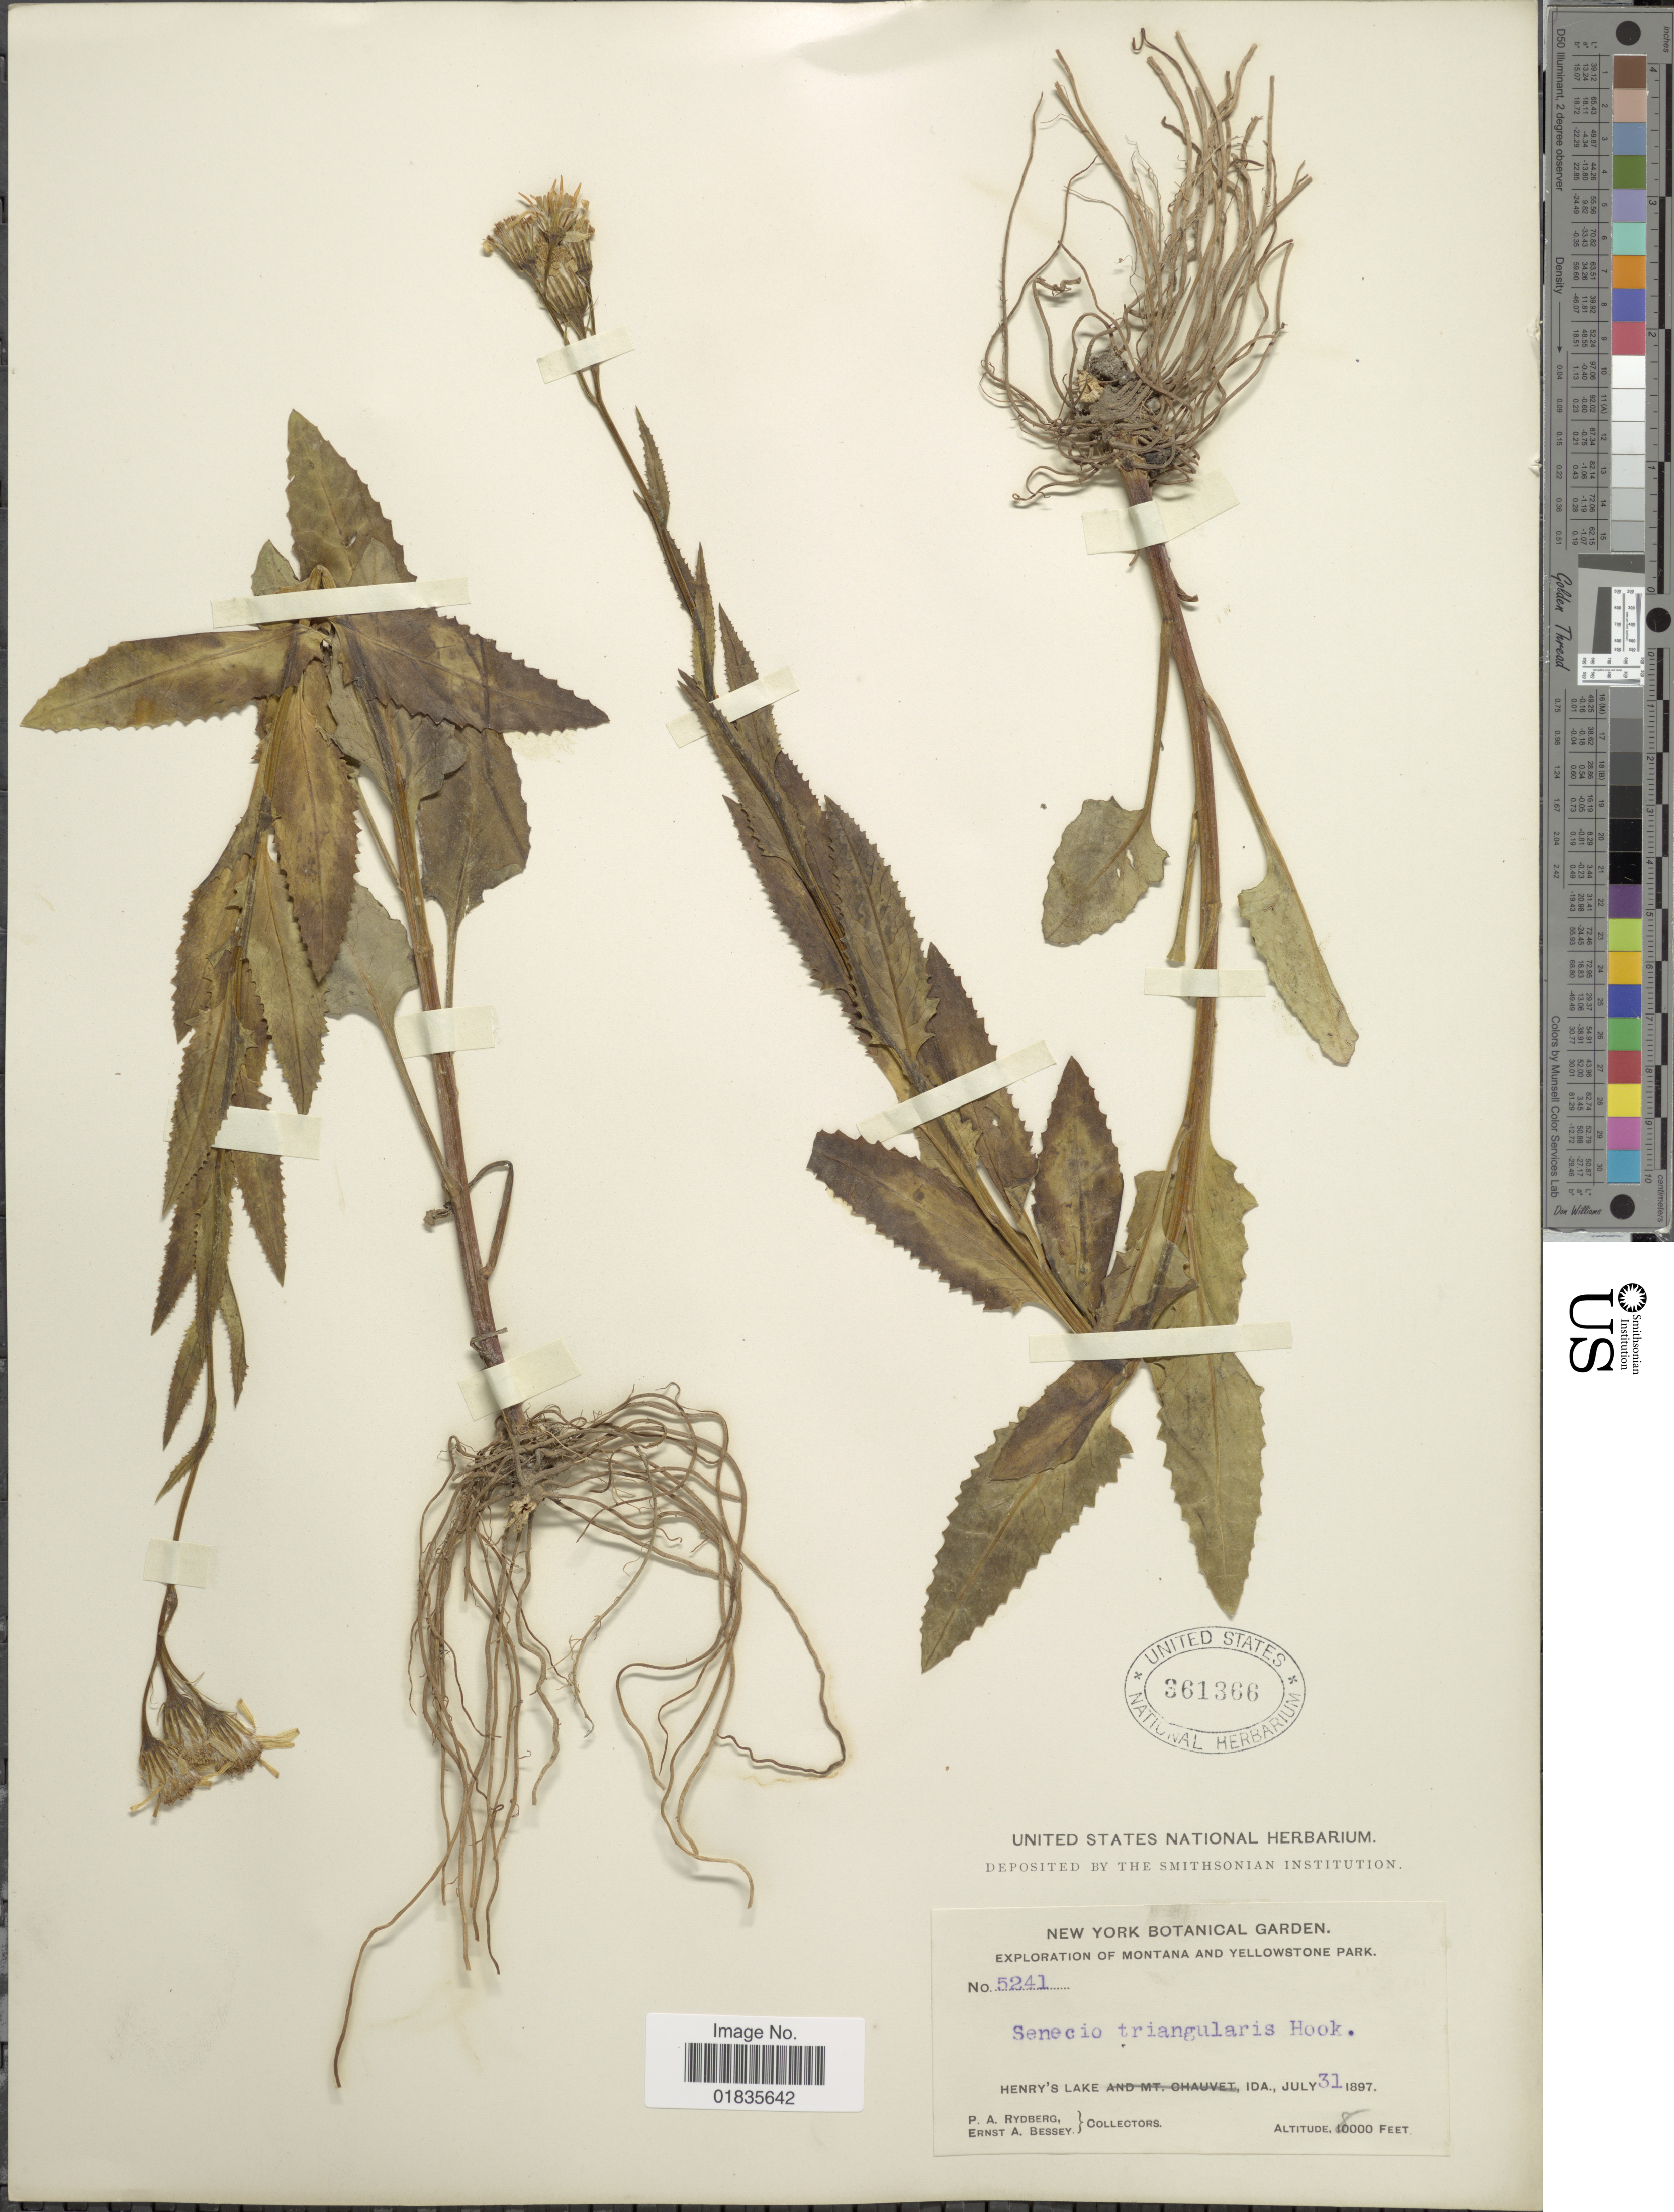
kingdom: Plantae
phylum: Tracheophyta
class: Magnoliopsida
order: Asterales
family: Asteraceae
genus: Senecio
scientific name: Senecio triangularis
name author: Hook.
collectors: P. A. Rydberg & E. A. Bessey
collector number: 5241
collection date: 1897-07-31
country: United States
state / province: Idaho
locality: Montana and Yellowstone park, Henry's Lake, IDA.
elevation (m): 2438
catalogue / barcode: US 361366